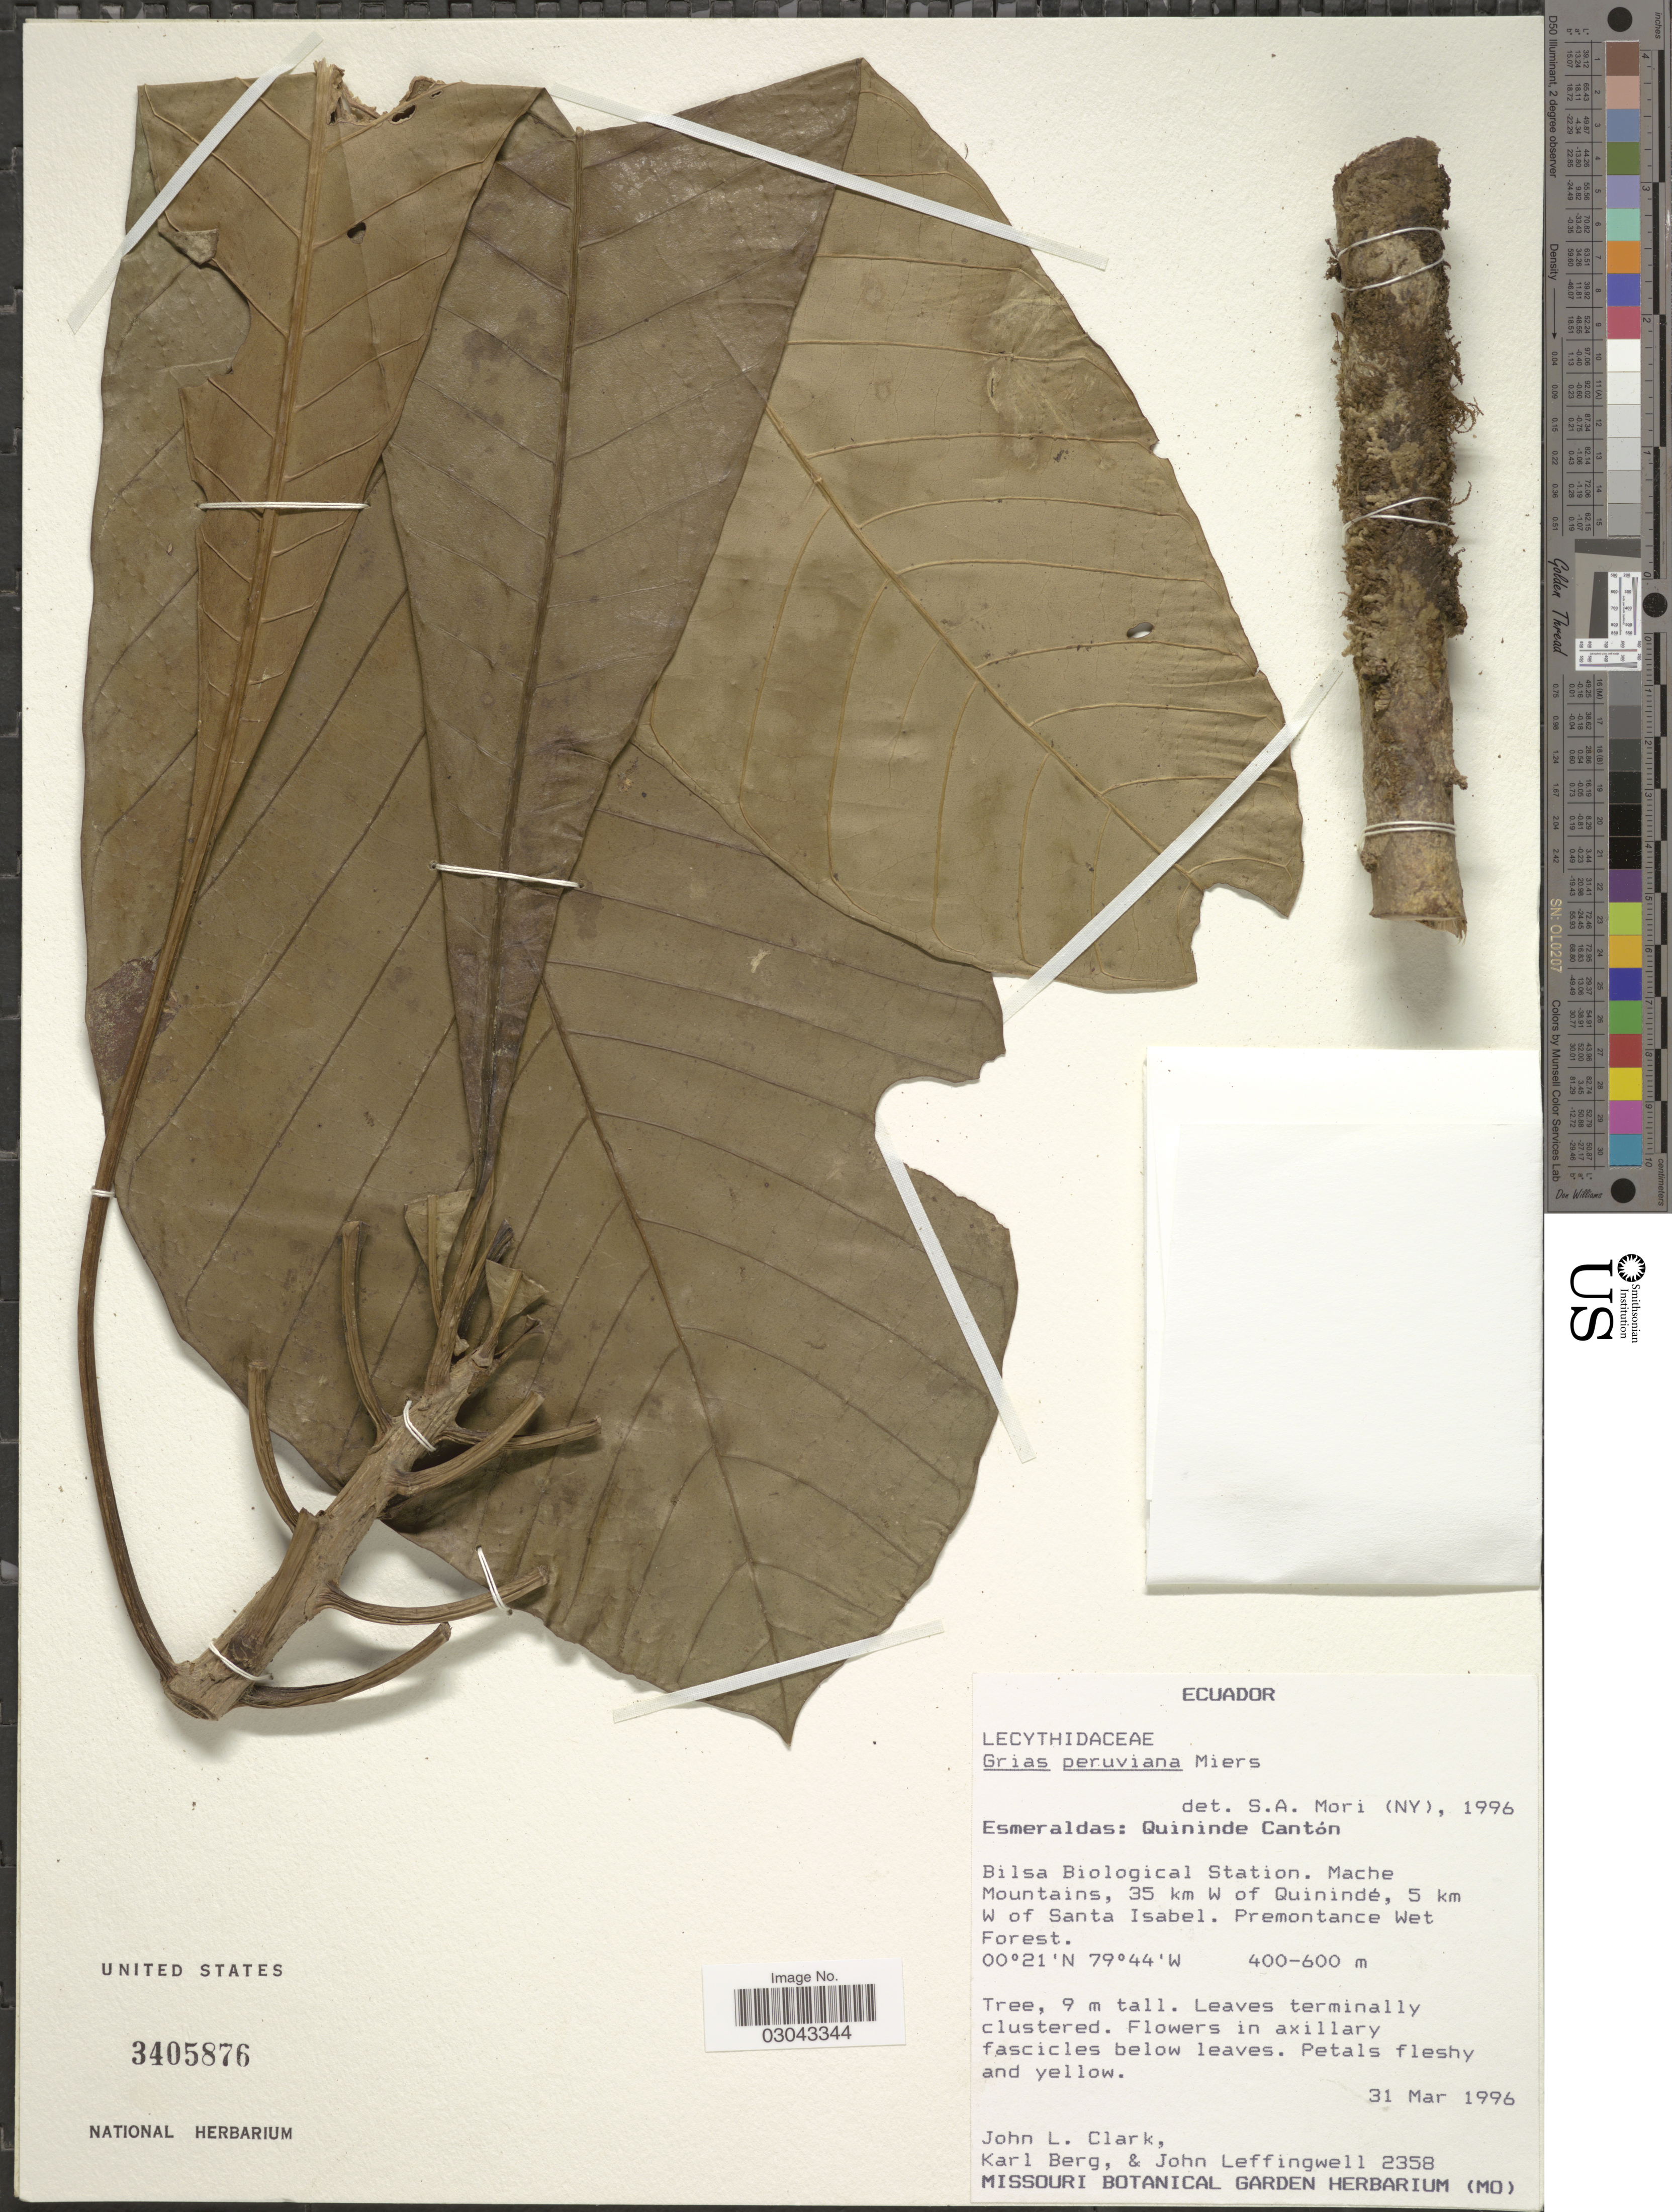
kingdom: Plantae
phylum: Tracheophyta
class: Magnoliopsida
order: Ericales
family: Lecythidaceae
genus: Grias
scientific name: Grias peruviana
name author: Miers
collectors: J. L. Clark, K. Berg & J. Leffingwell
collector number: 2358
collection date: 1996-03-31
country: Ecuador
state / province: Esmeraldas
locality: Quininde Cantón, Bilsa Biological Station, Mache Mountains, 35 km W of Quininde, 5 km W of Santa Isabel.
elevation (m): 400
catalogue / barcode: US 3405876